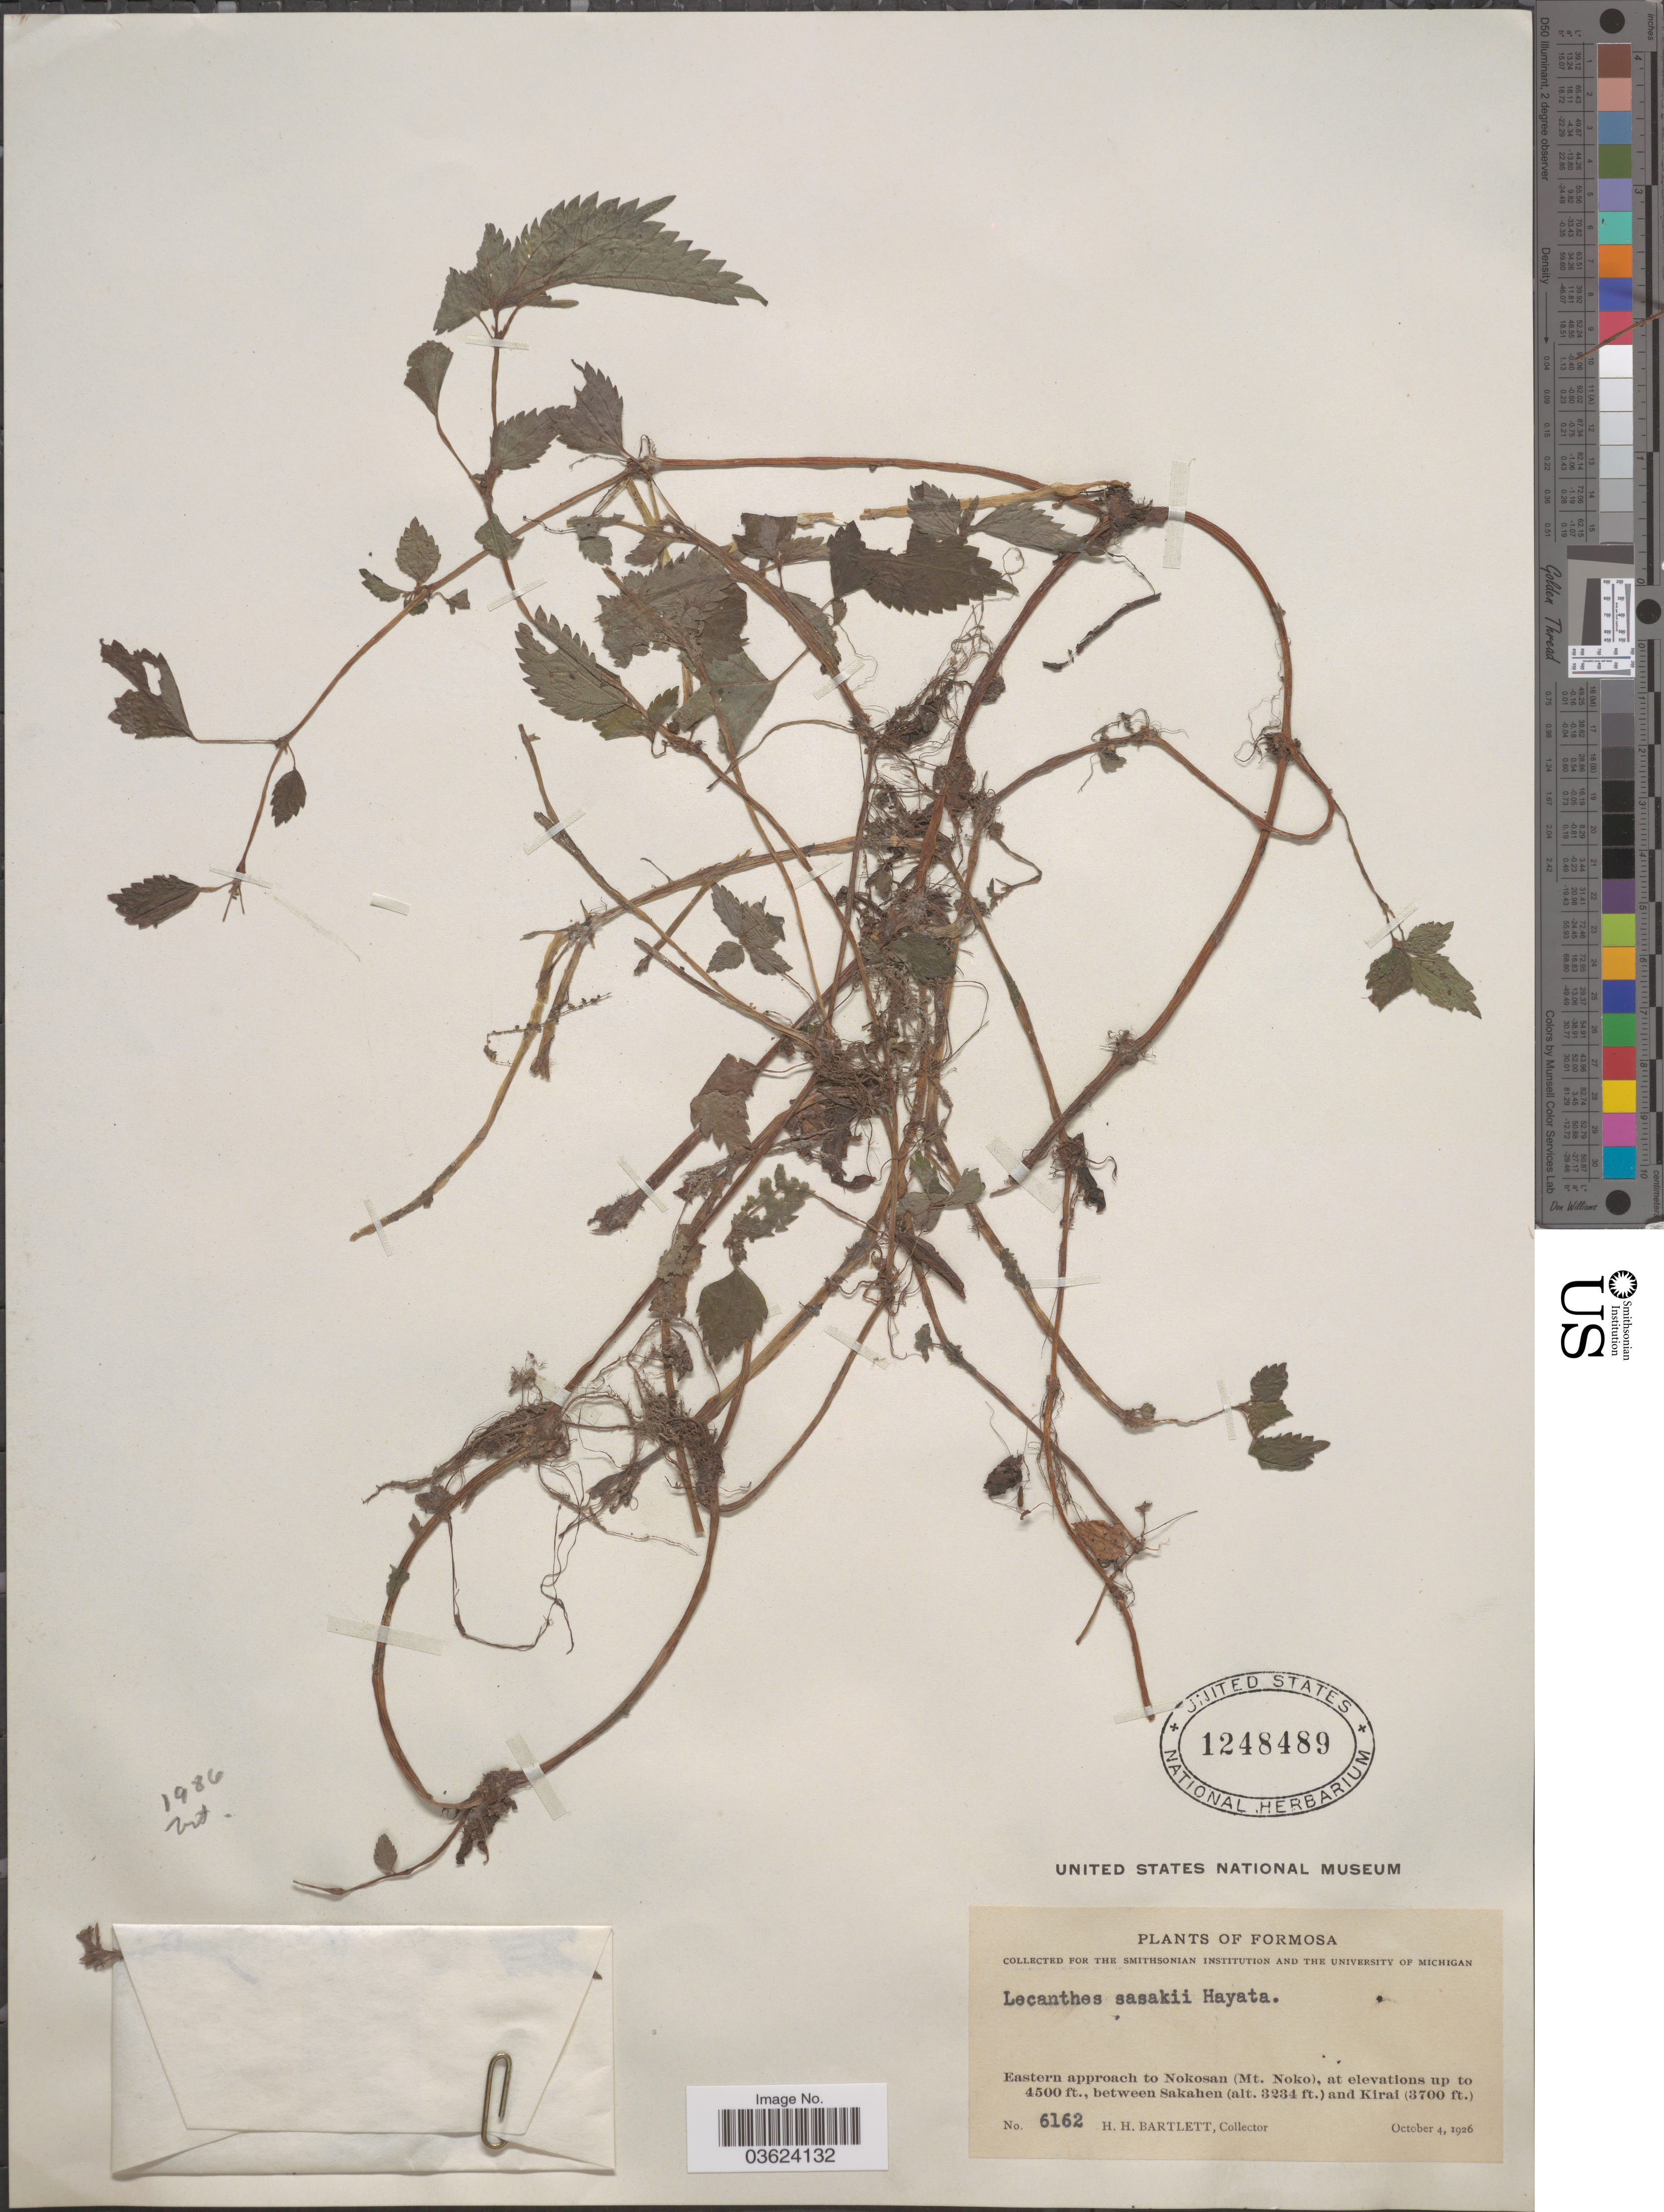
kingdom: Plantae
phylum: Tracheophyta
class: Magnoliopsida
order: Rosales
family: Urticaceae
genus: Lecanthus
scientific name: Lecanthus sasakii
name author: Hayata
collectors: H. H. Bartlett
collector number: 6162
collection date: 1926-10-01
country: Taiwan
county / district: Hualien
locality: Formosa. Eastern approach to Nokosan (Mt. Noko), between Sakahen and Kirai.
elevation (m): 986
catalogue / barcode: US 1248489